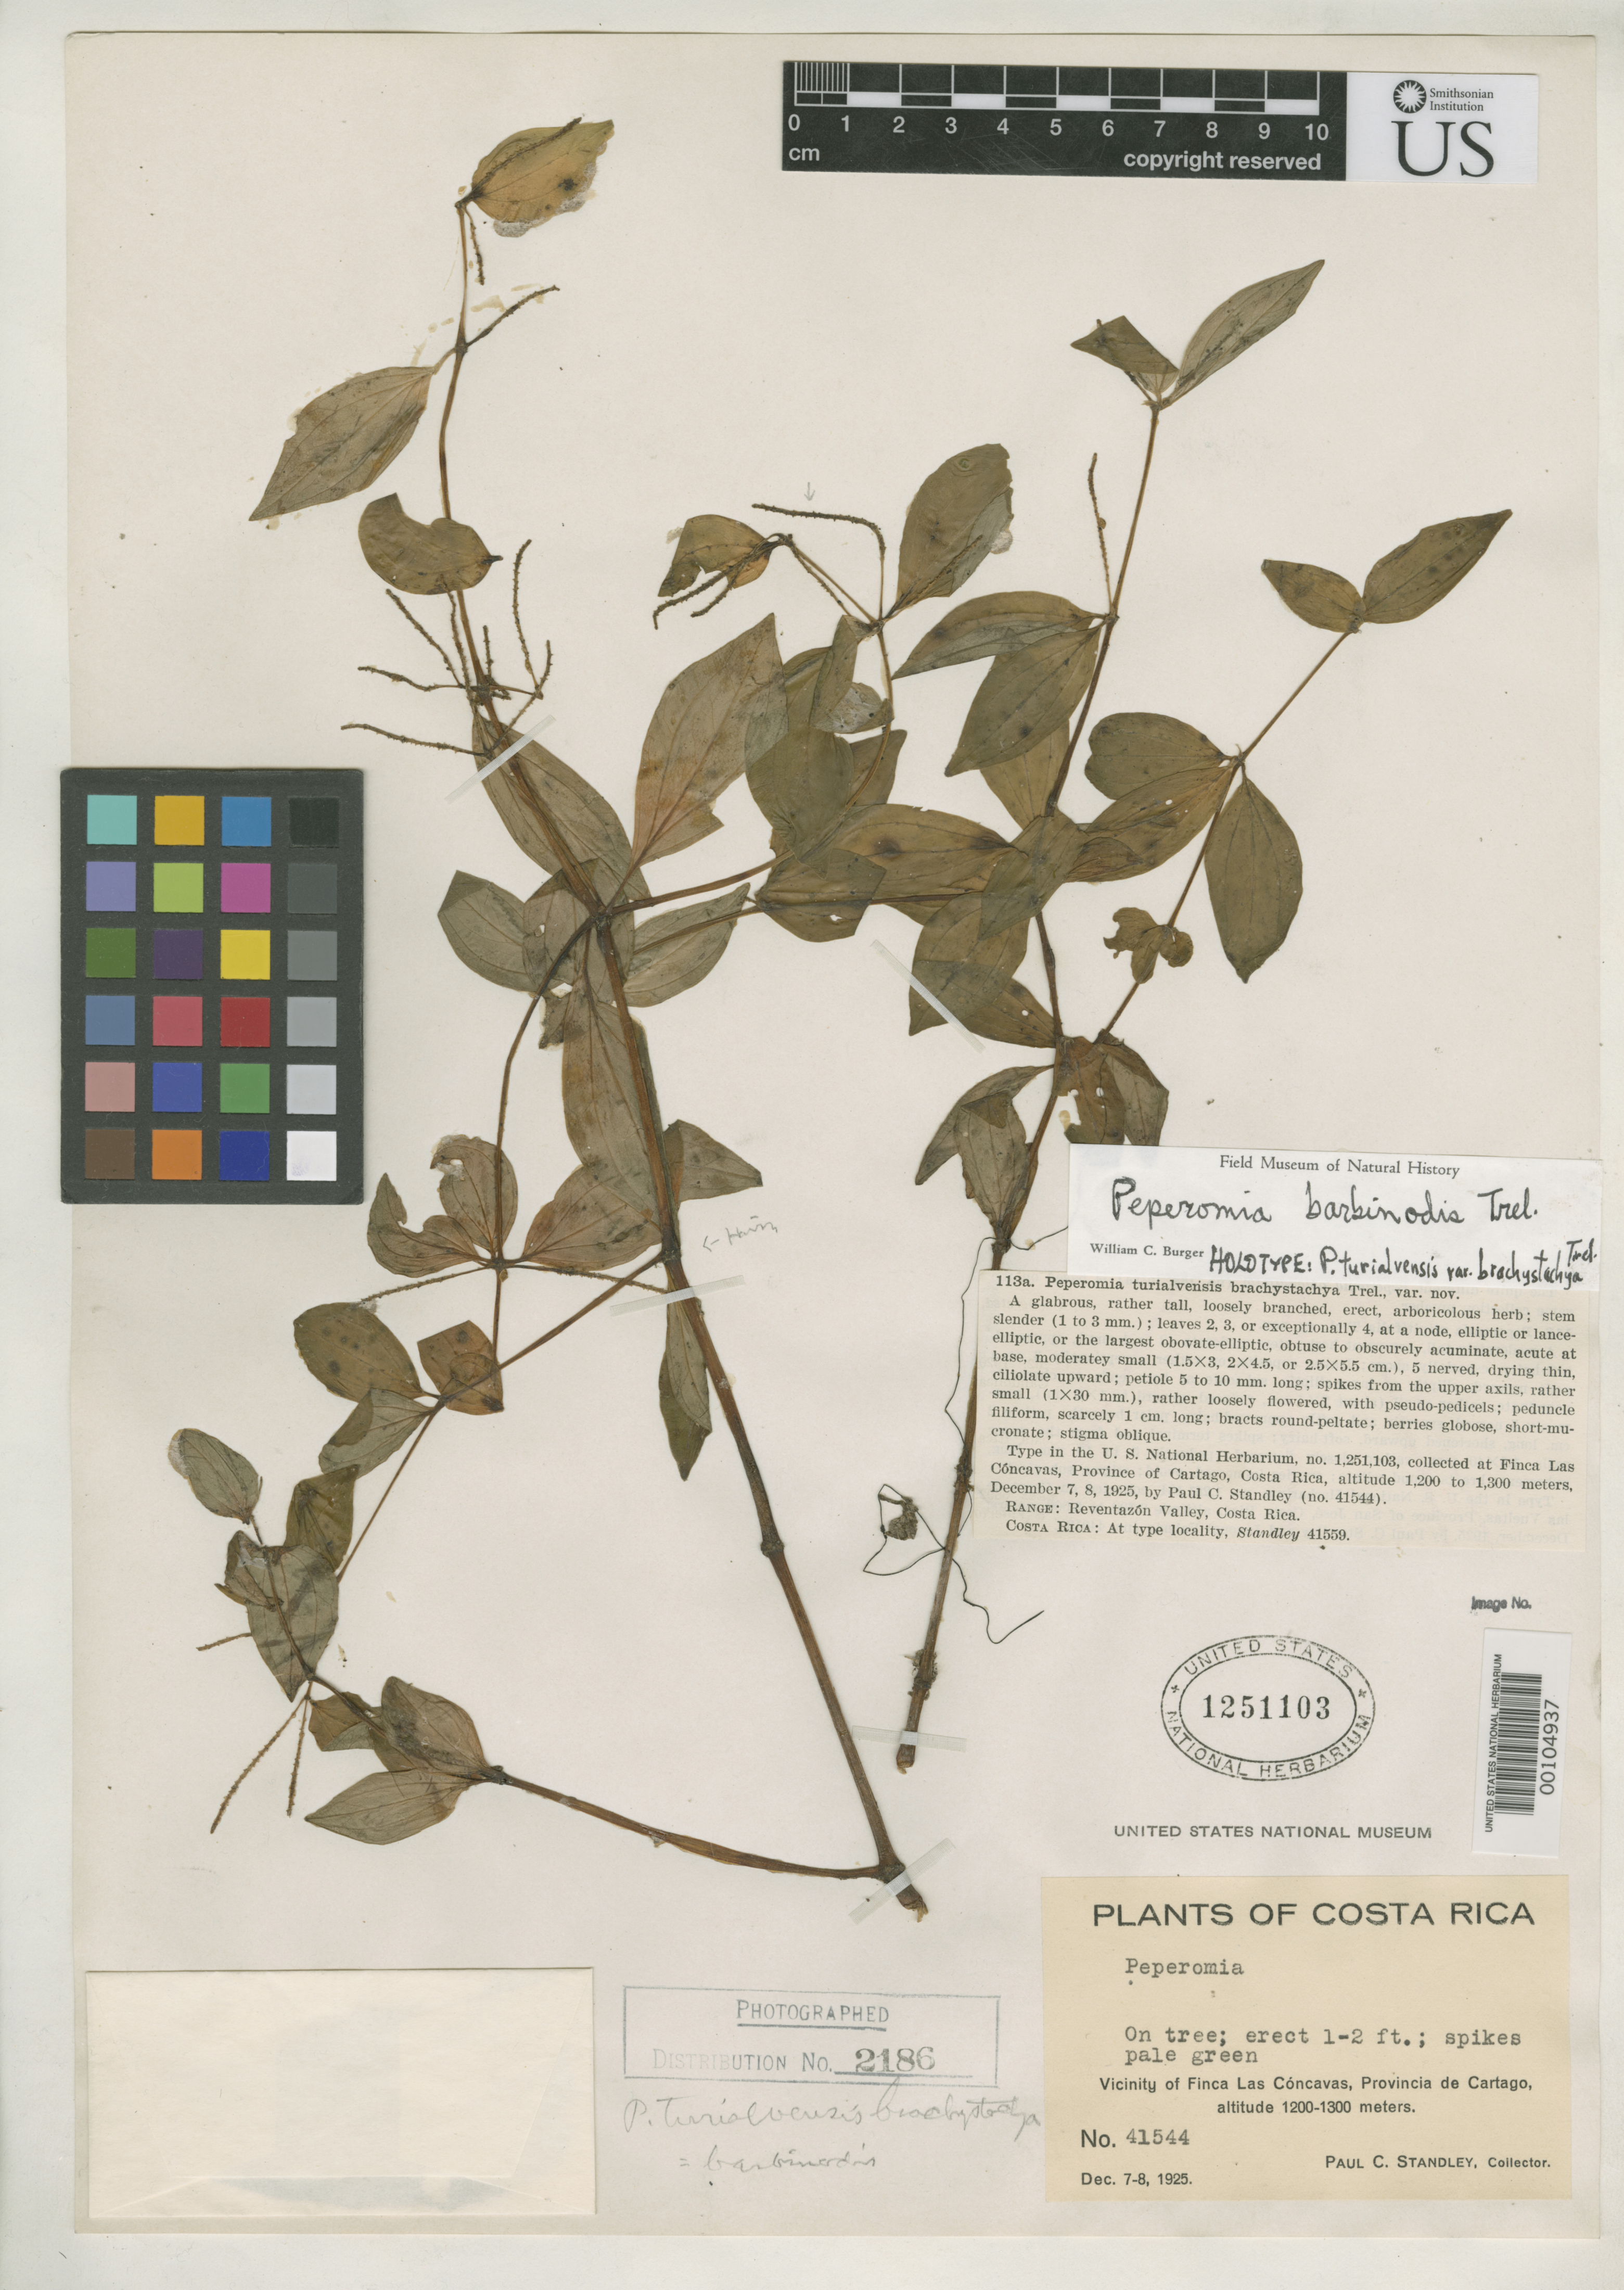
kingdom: Plantae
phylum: Tracheophyta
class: Magnoliopsida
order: Piperales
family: Piperaceae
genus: Peperomia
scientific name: Peperomia turialvensis var. brachystachya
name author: Trel.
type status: Holotype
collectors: P. C. Standley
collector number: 41534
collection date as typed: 07 Dec 1925 to 08 Dec 1925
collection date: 1925-12-07/1925-12-08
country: Costa Rica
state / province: Cartago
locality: Finca Las Concavas vicinity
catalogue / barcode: US 1251103